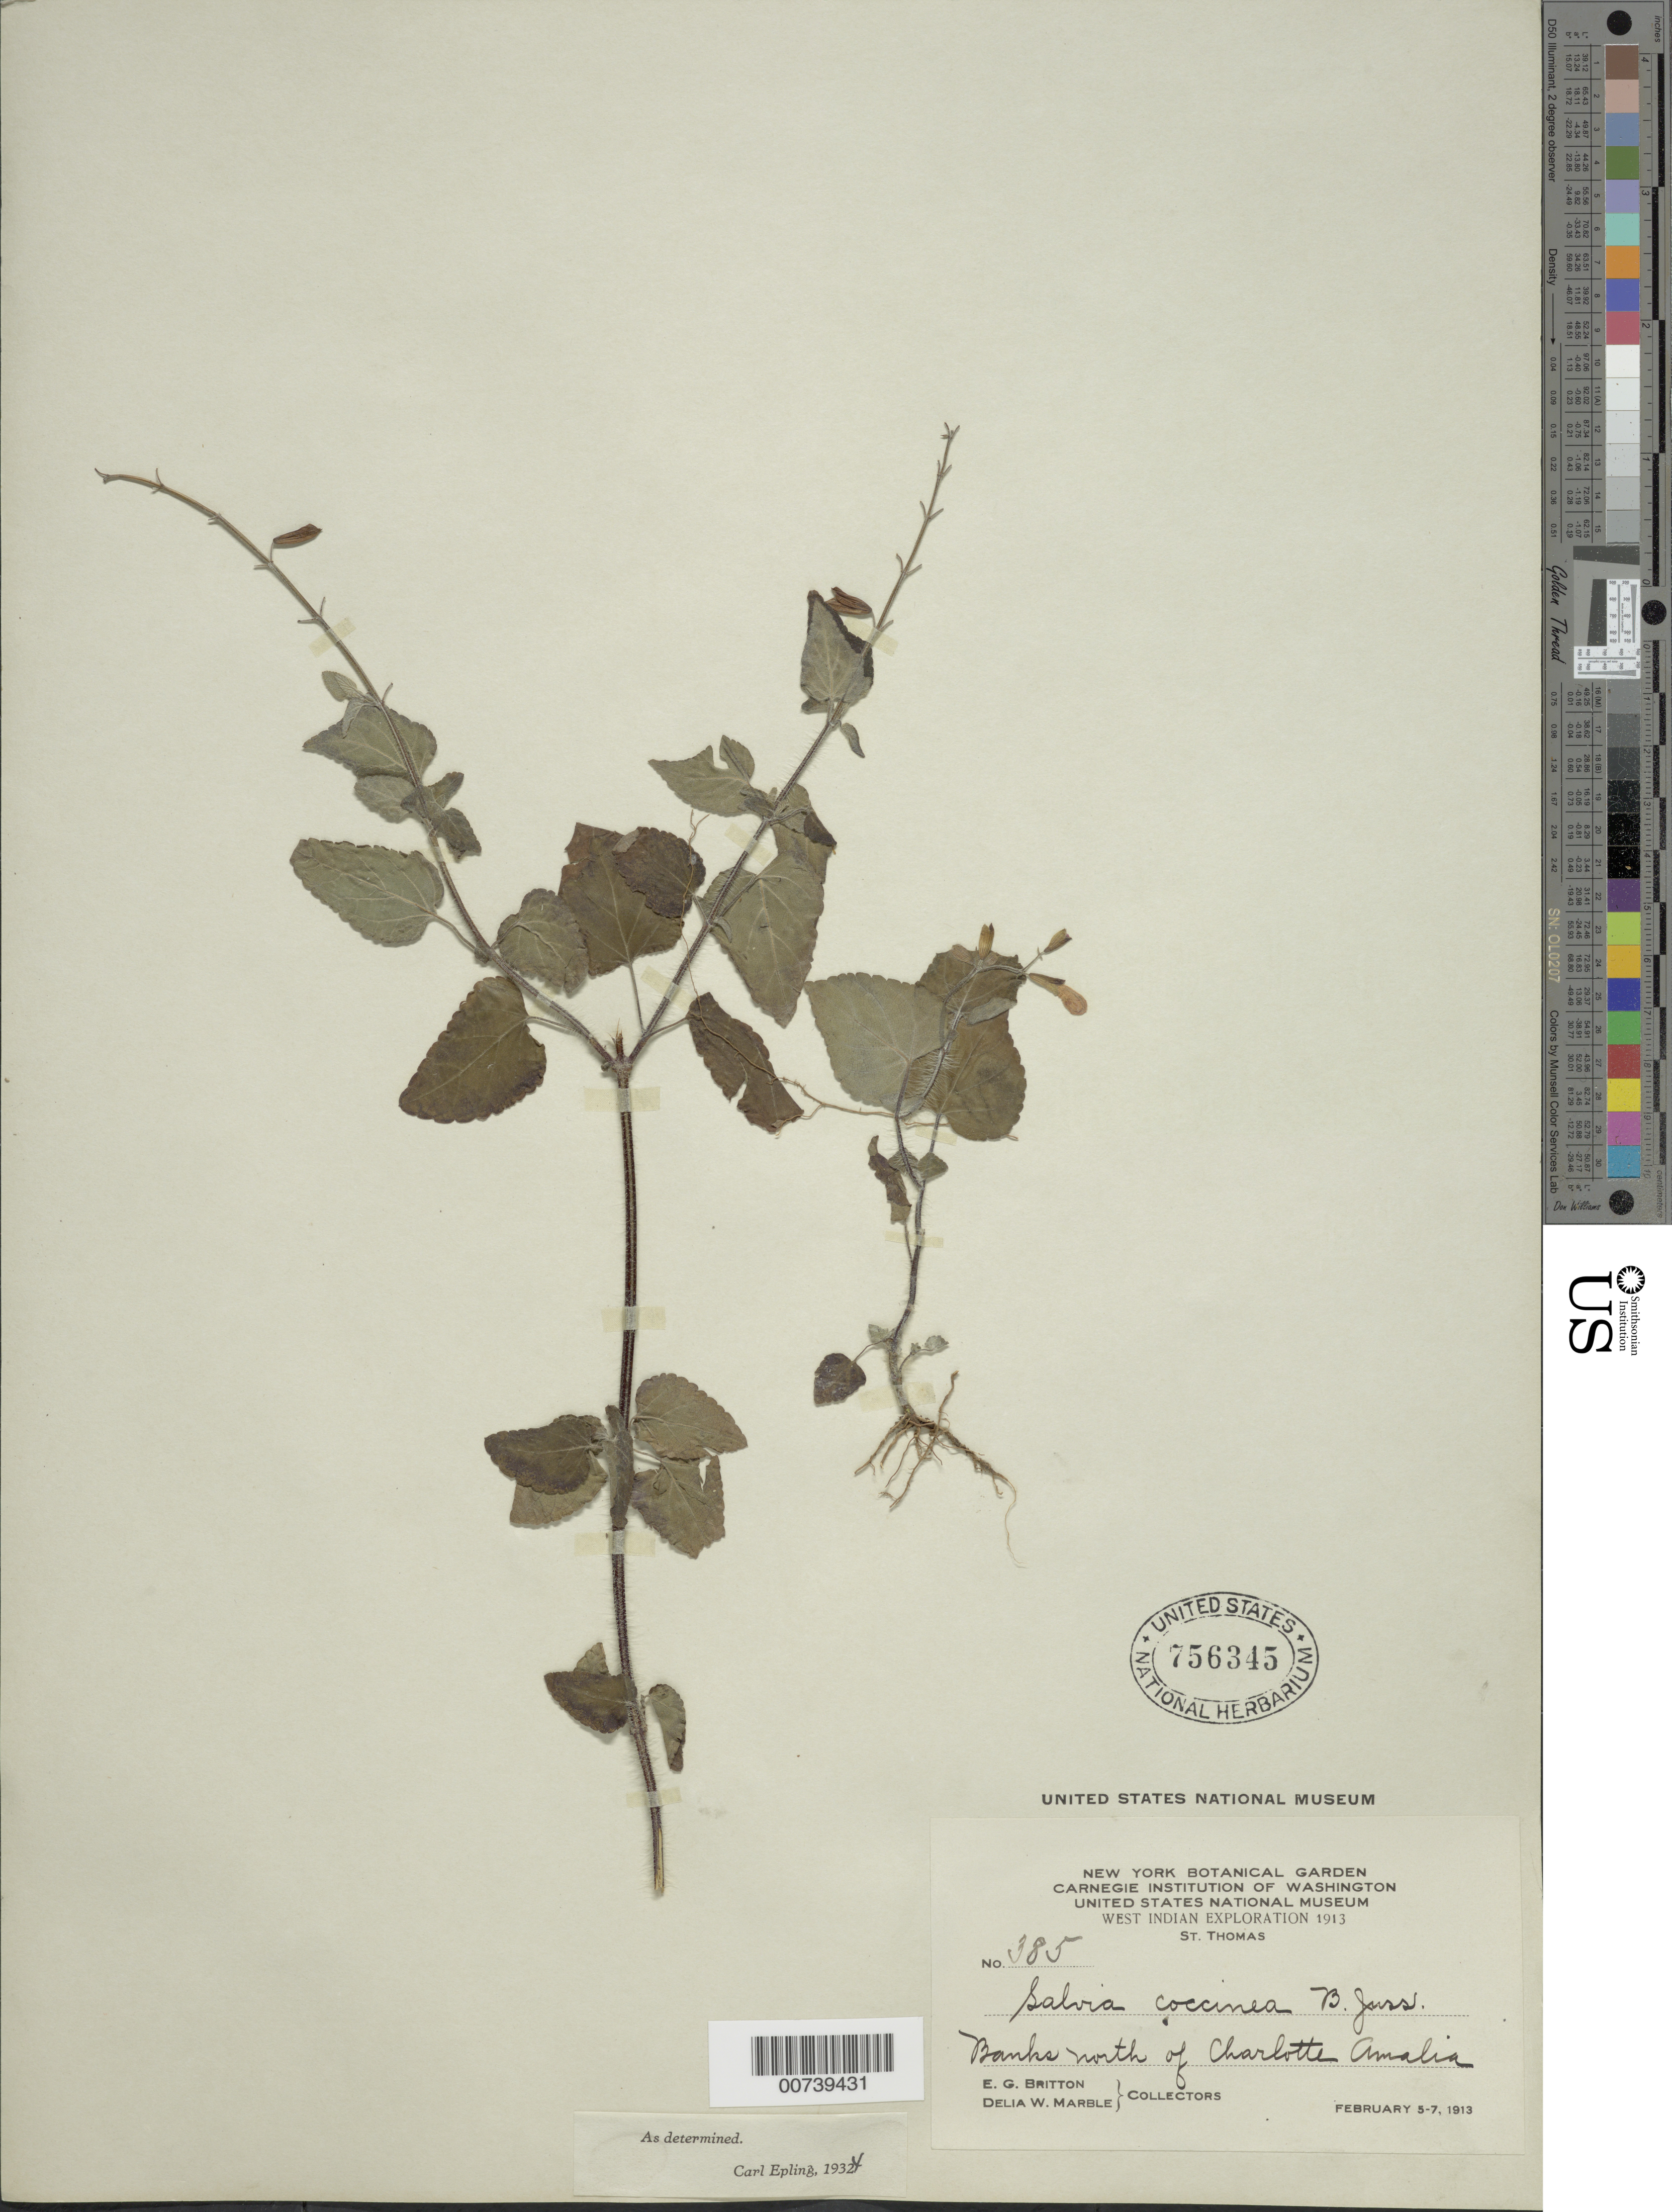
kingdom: Plantae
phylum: Tracheophyta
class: Magnoliopsida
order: Lamiales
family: Lamiaceae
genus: Salvia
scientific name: Salvia coccinea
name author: Buc'hoz ex Etl.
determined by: Epling, C. C.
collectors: E. G. Britton & D. W. Marble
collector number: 385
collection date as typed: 05 Feb 1913 to 07 Feb 1913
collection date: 1913-02-05/1913-02-07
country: U.S. Virgin Islands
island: St. Thomas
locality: Banks north of Charlotte Amalie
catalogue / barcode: US 756345